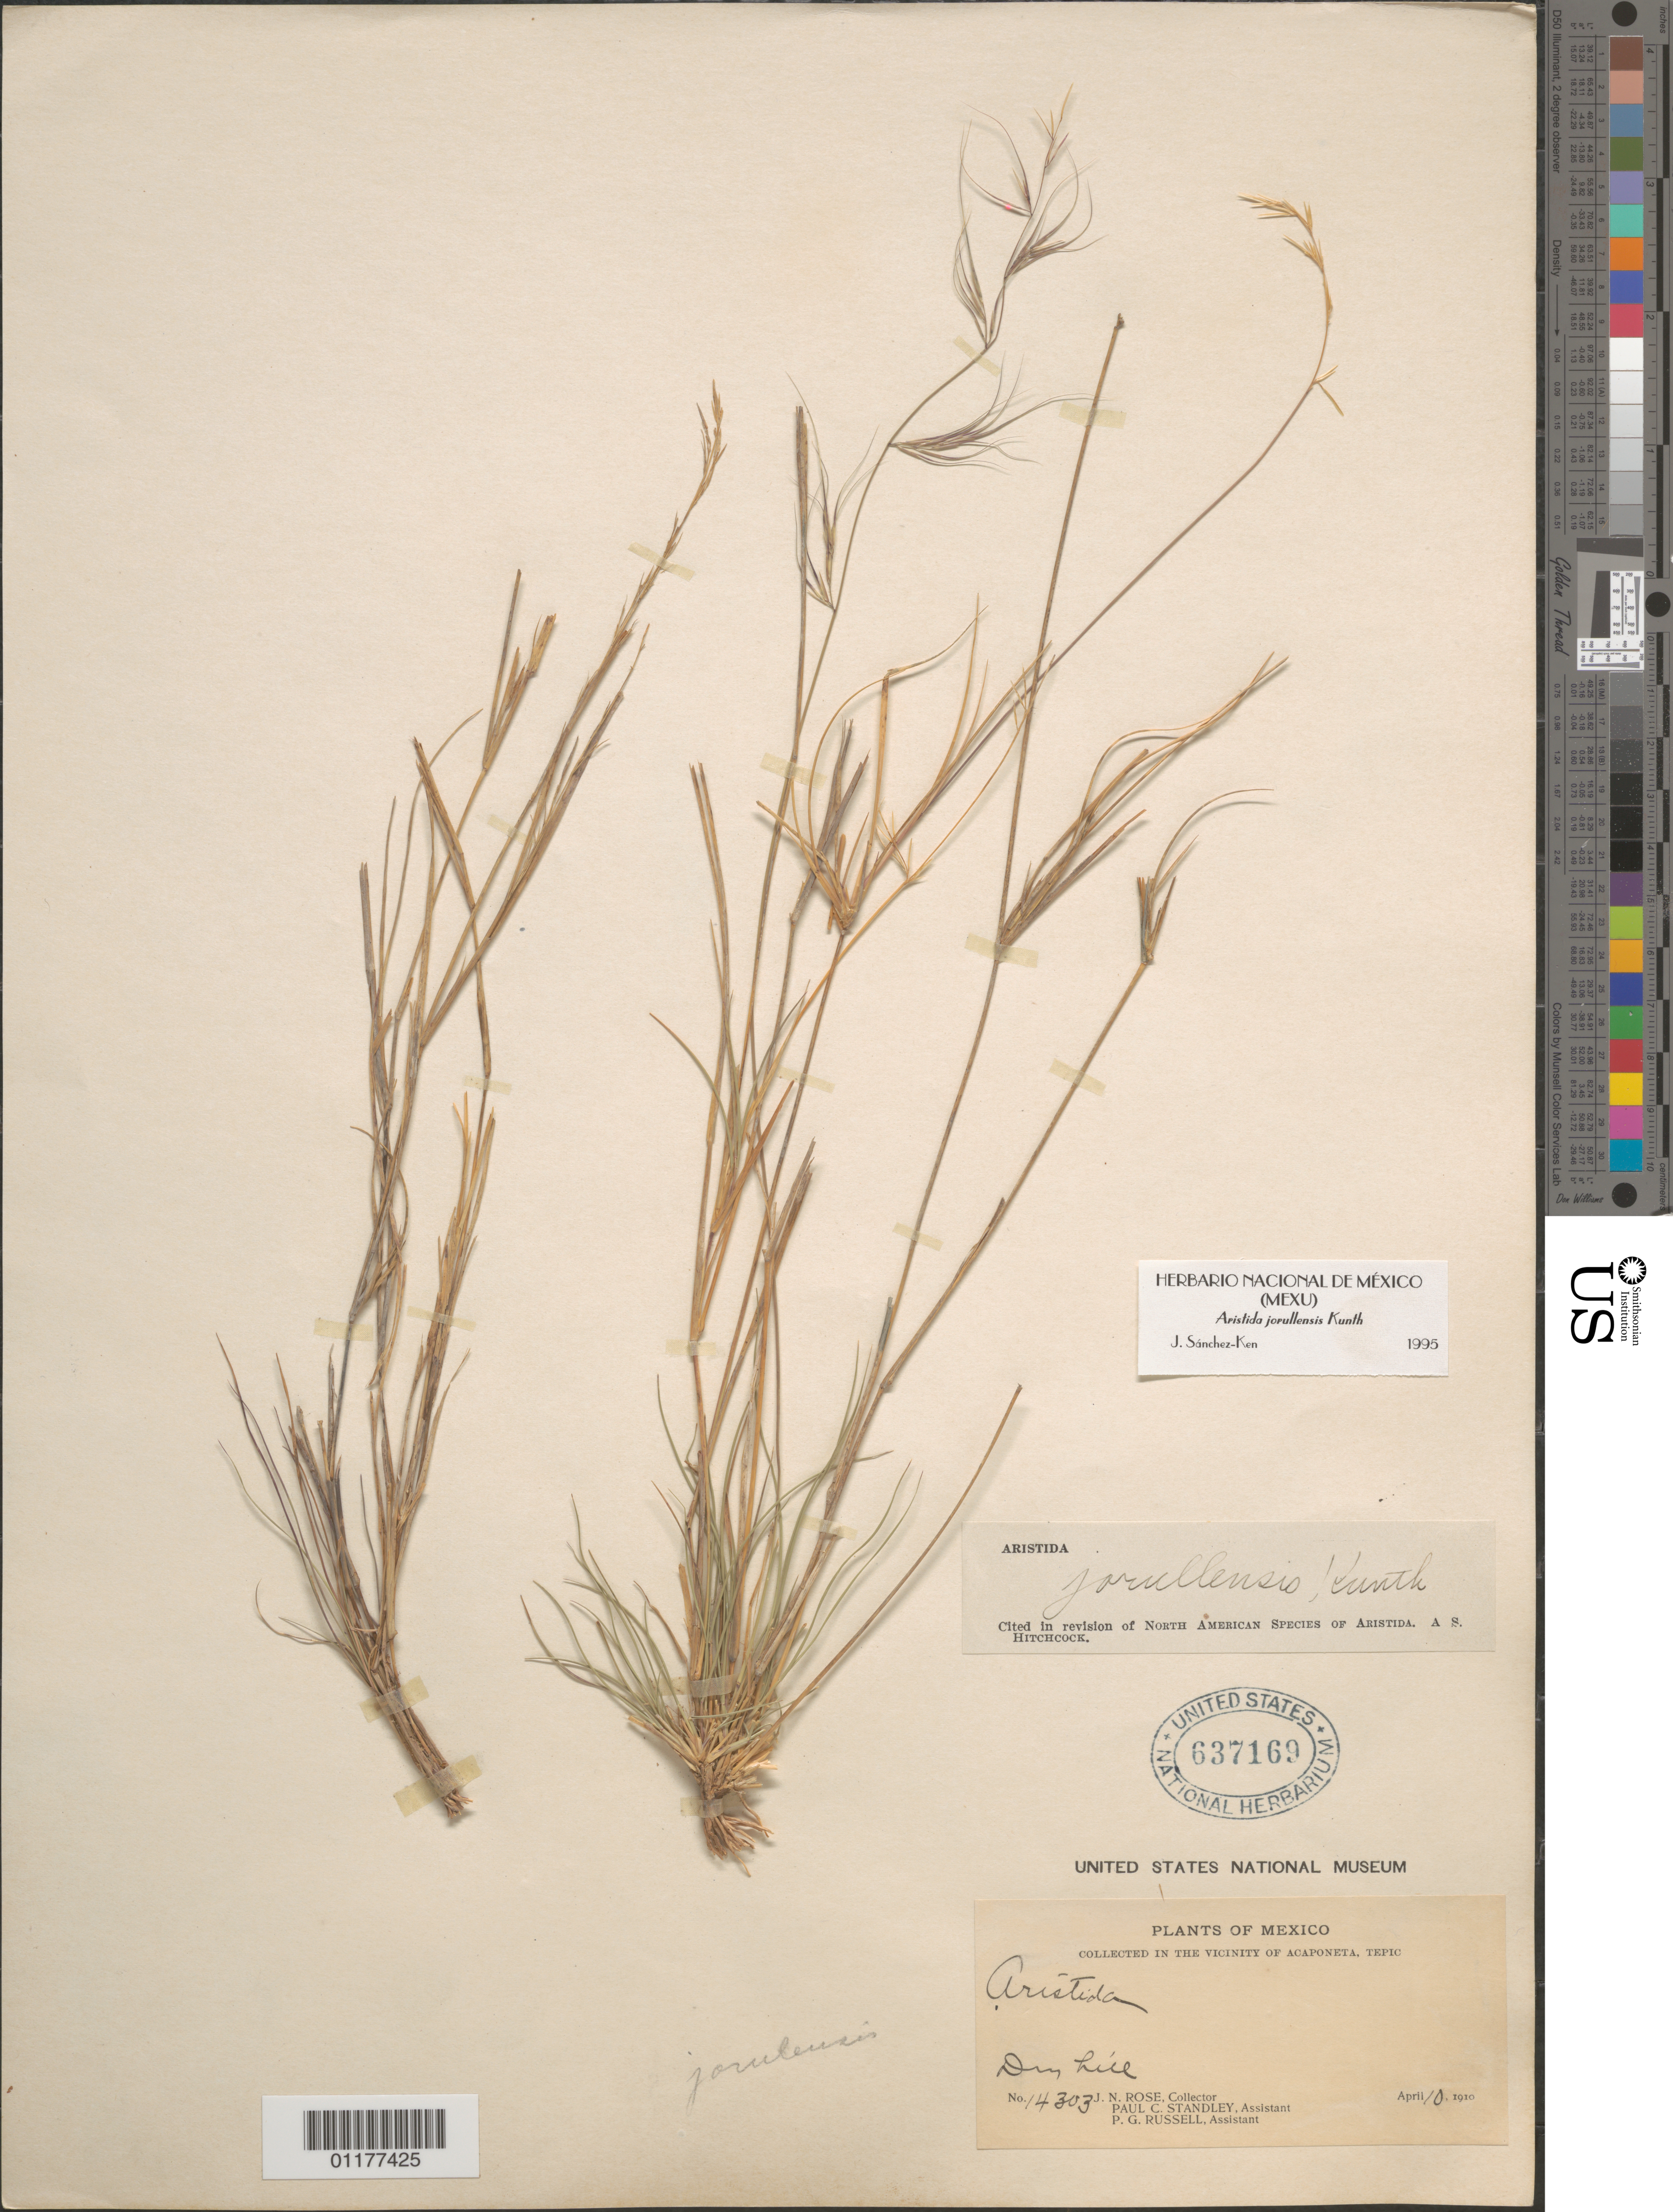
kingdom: Plantae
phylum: Tracheophyta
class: Liliopsida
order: Poales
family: Poaceae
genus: Aristida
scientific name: Aristida jorullensis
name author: Kunth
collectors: J. N. Rose, P. C. Standley & P. G. Russell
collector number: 14303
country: Mexico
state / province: Nayarit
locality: Tepec. Acapooneta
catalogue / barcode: US 637169